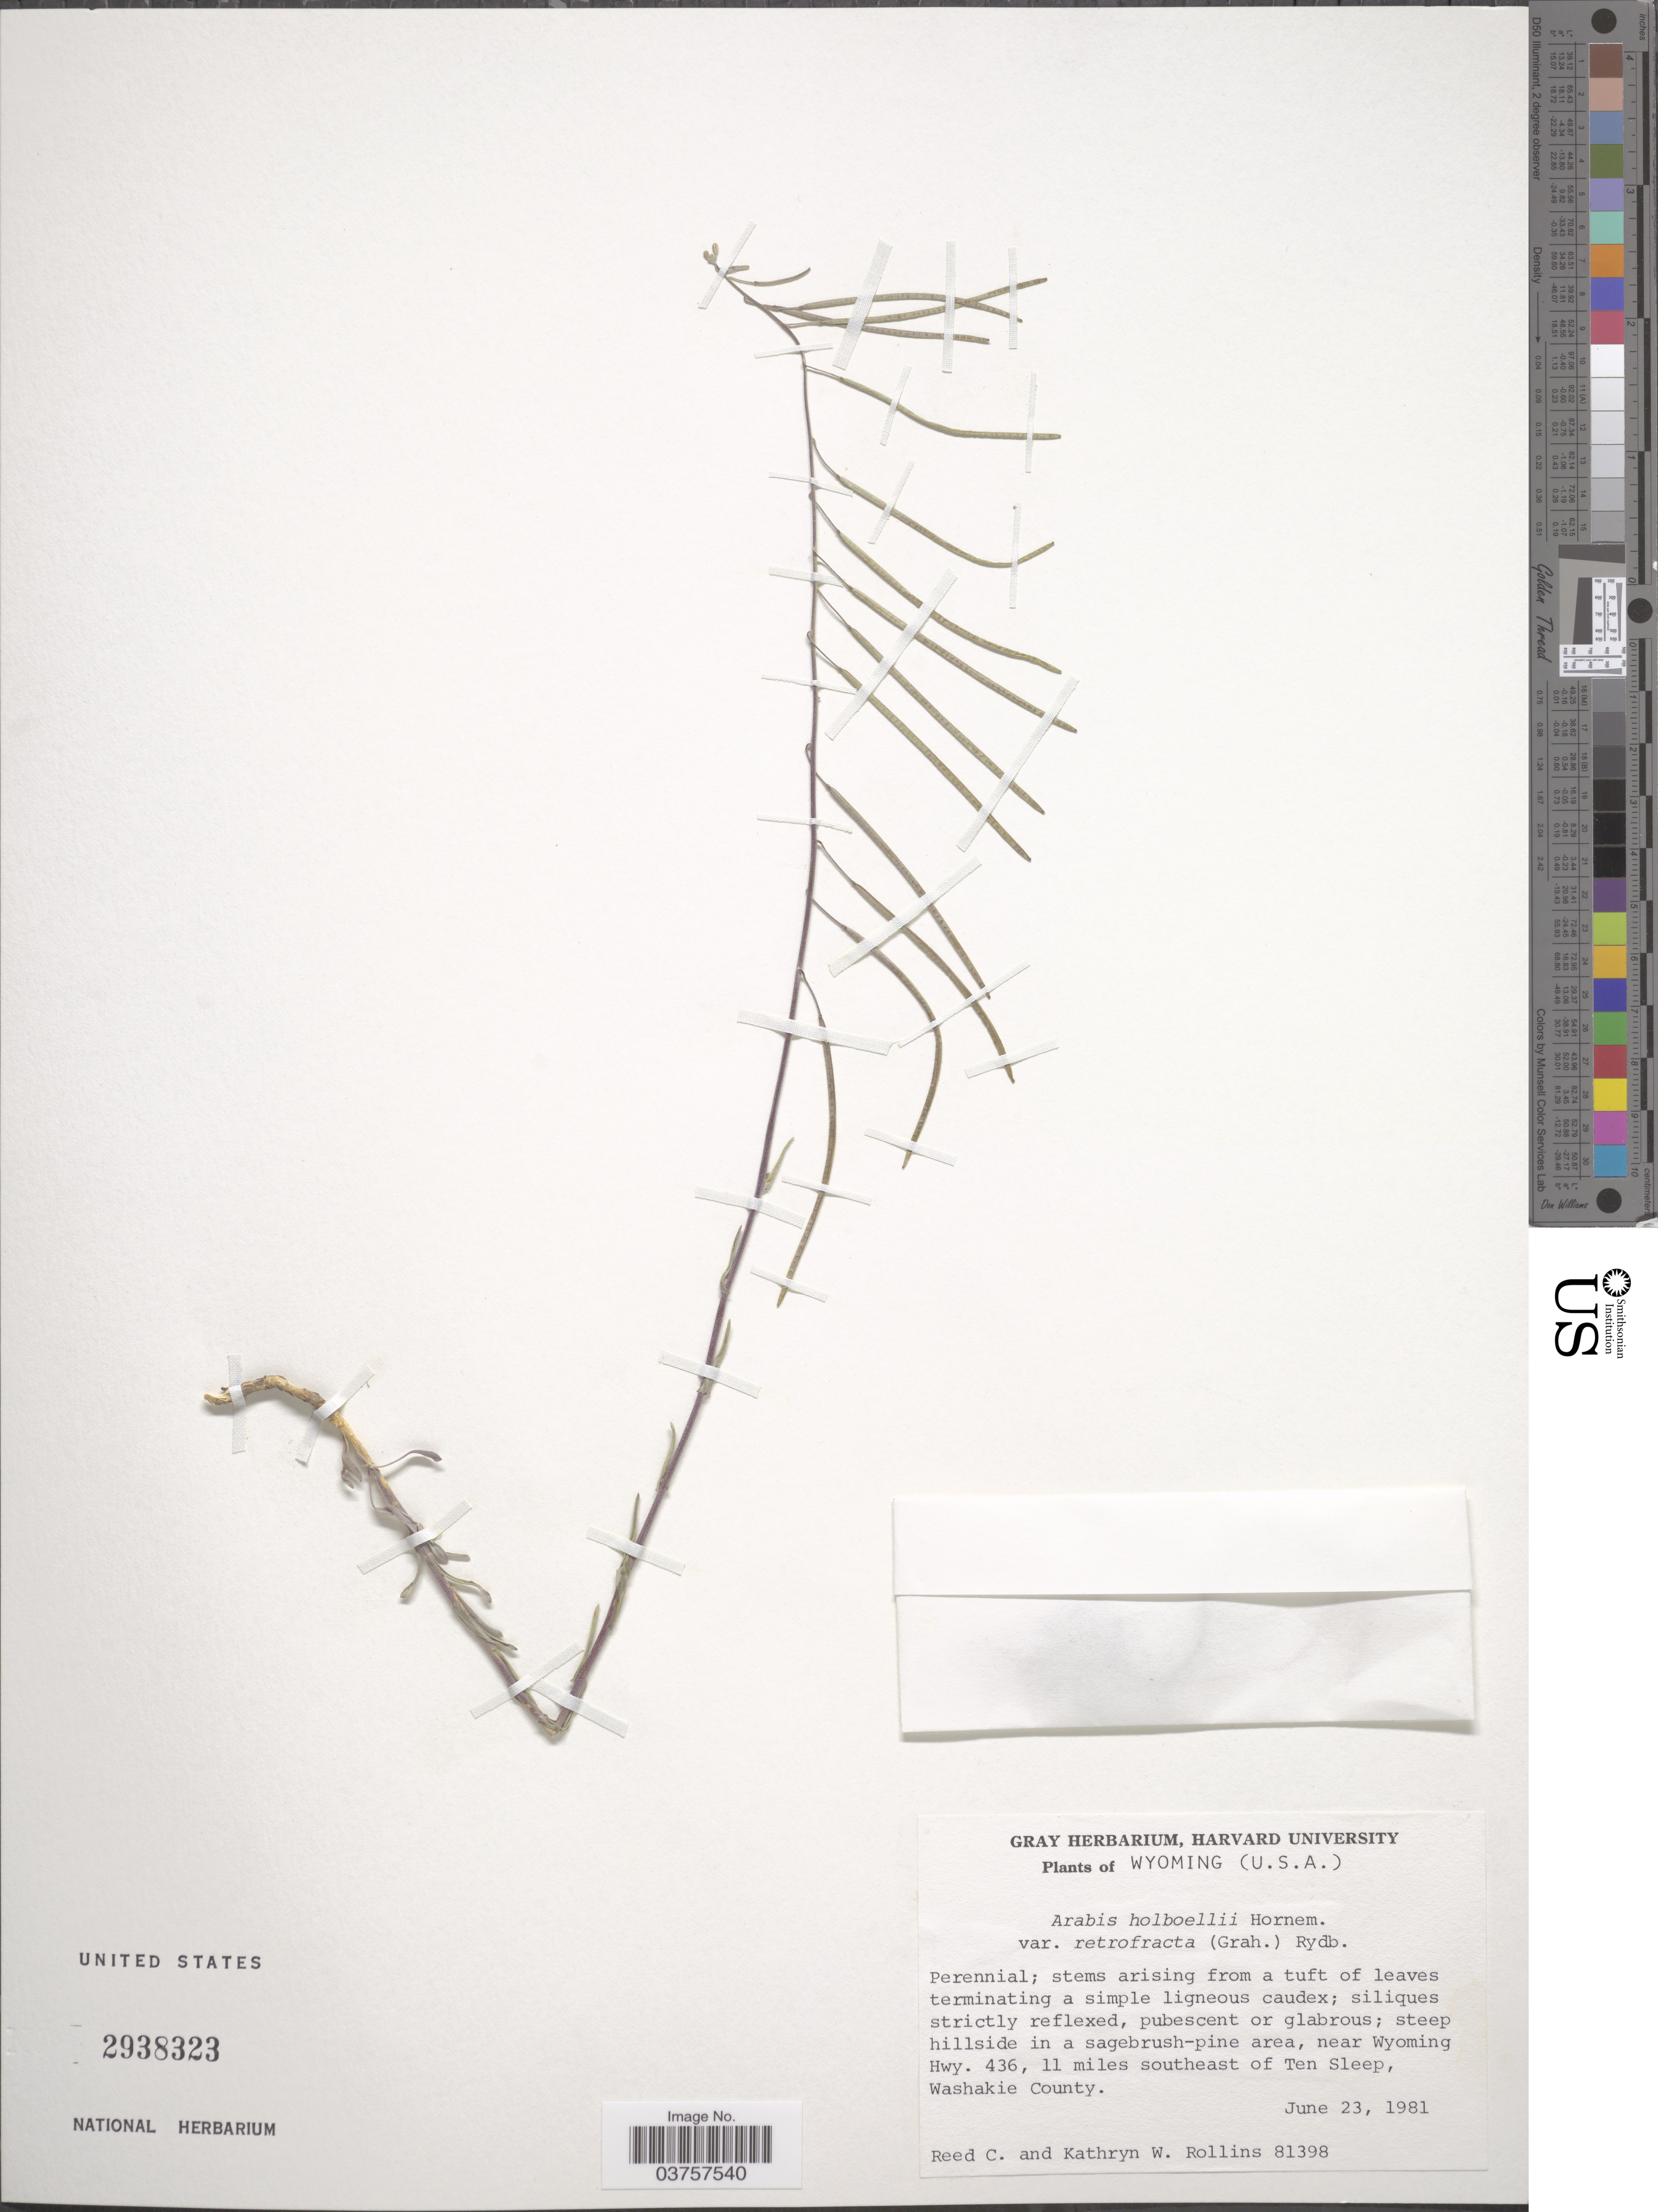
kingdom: Plantae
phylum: Tracheophyta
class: Magnoliopsida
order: Brassicales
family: Brassicaceae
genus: Arabis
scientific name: Arabis holboellii var. retrofracta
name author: Rydb.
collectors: R. C. Rollins & K. W. Rollins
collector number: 81398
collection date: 1981-06-23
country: United States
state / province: Wyoming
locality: Near Wyoming Hwy. 436, 11 miles southeast of Ten Sleep, Washakie County.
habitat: steep hillside in a sagebrush-pine area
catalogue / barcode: US 2938323